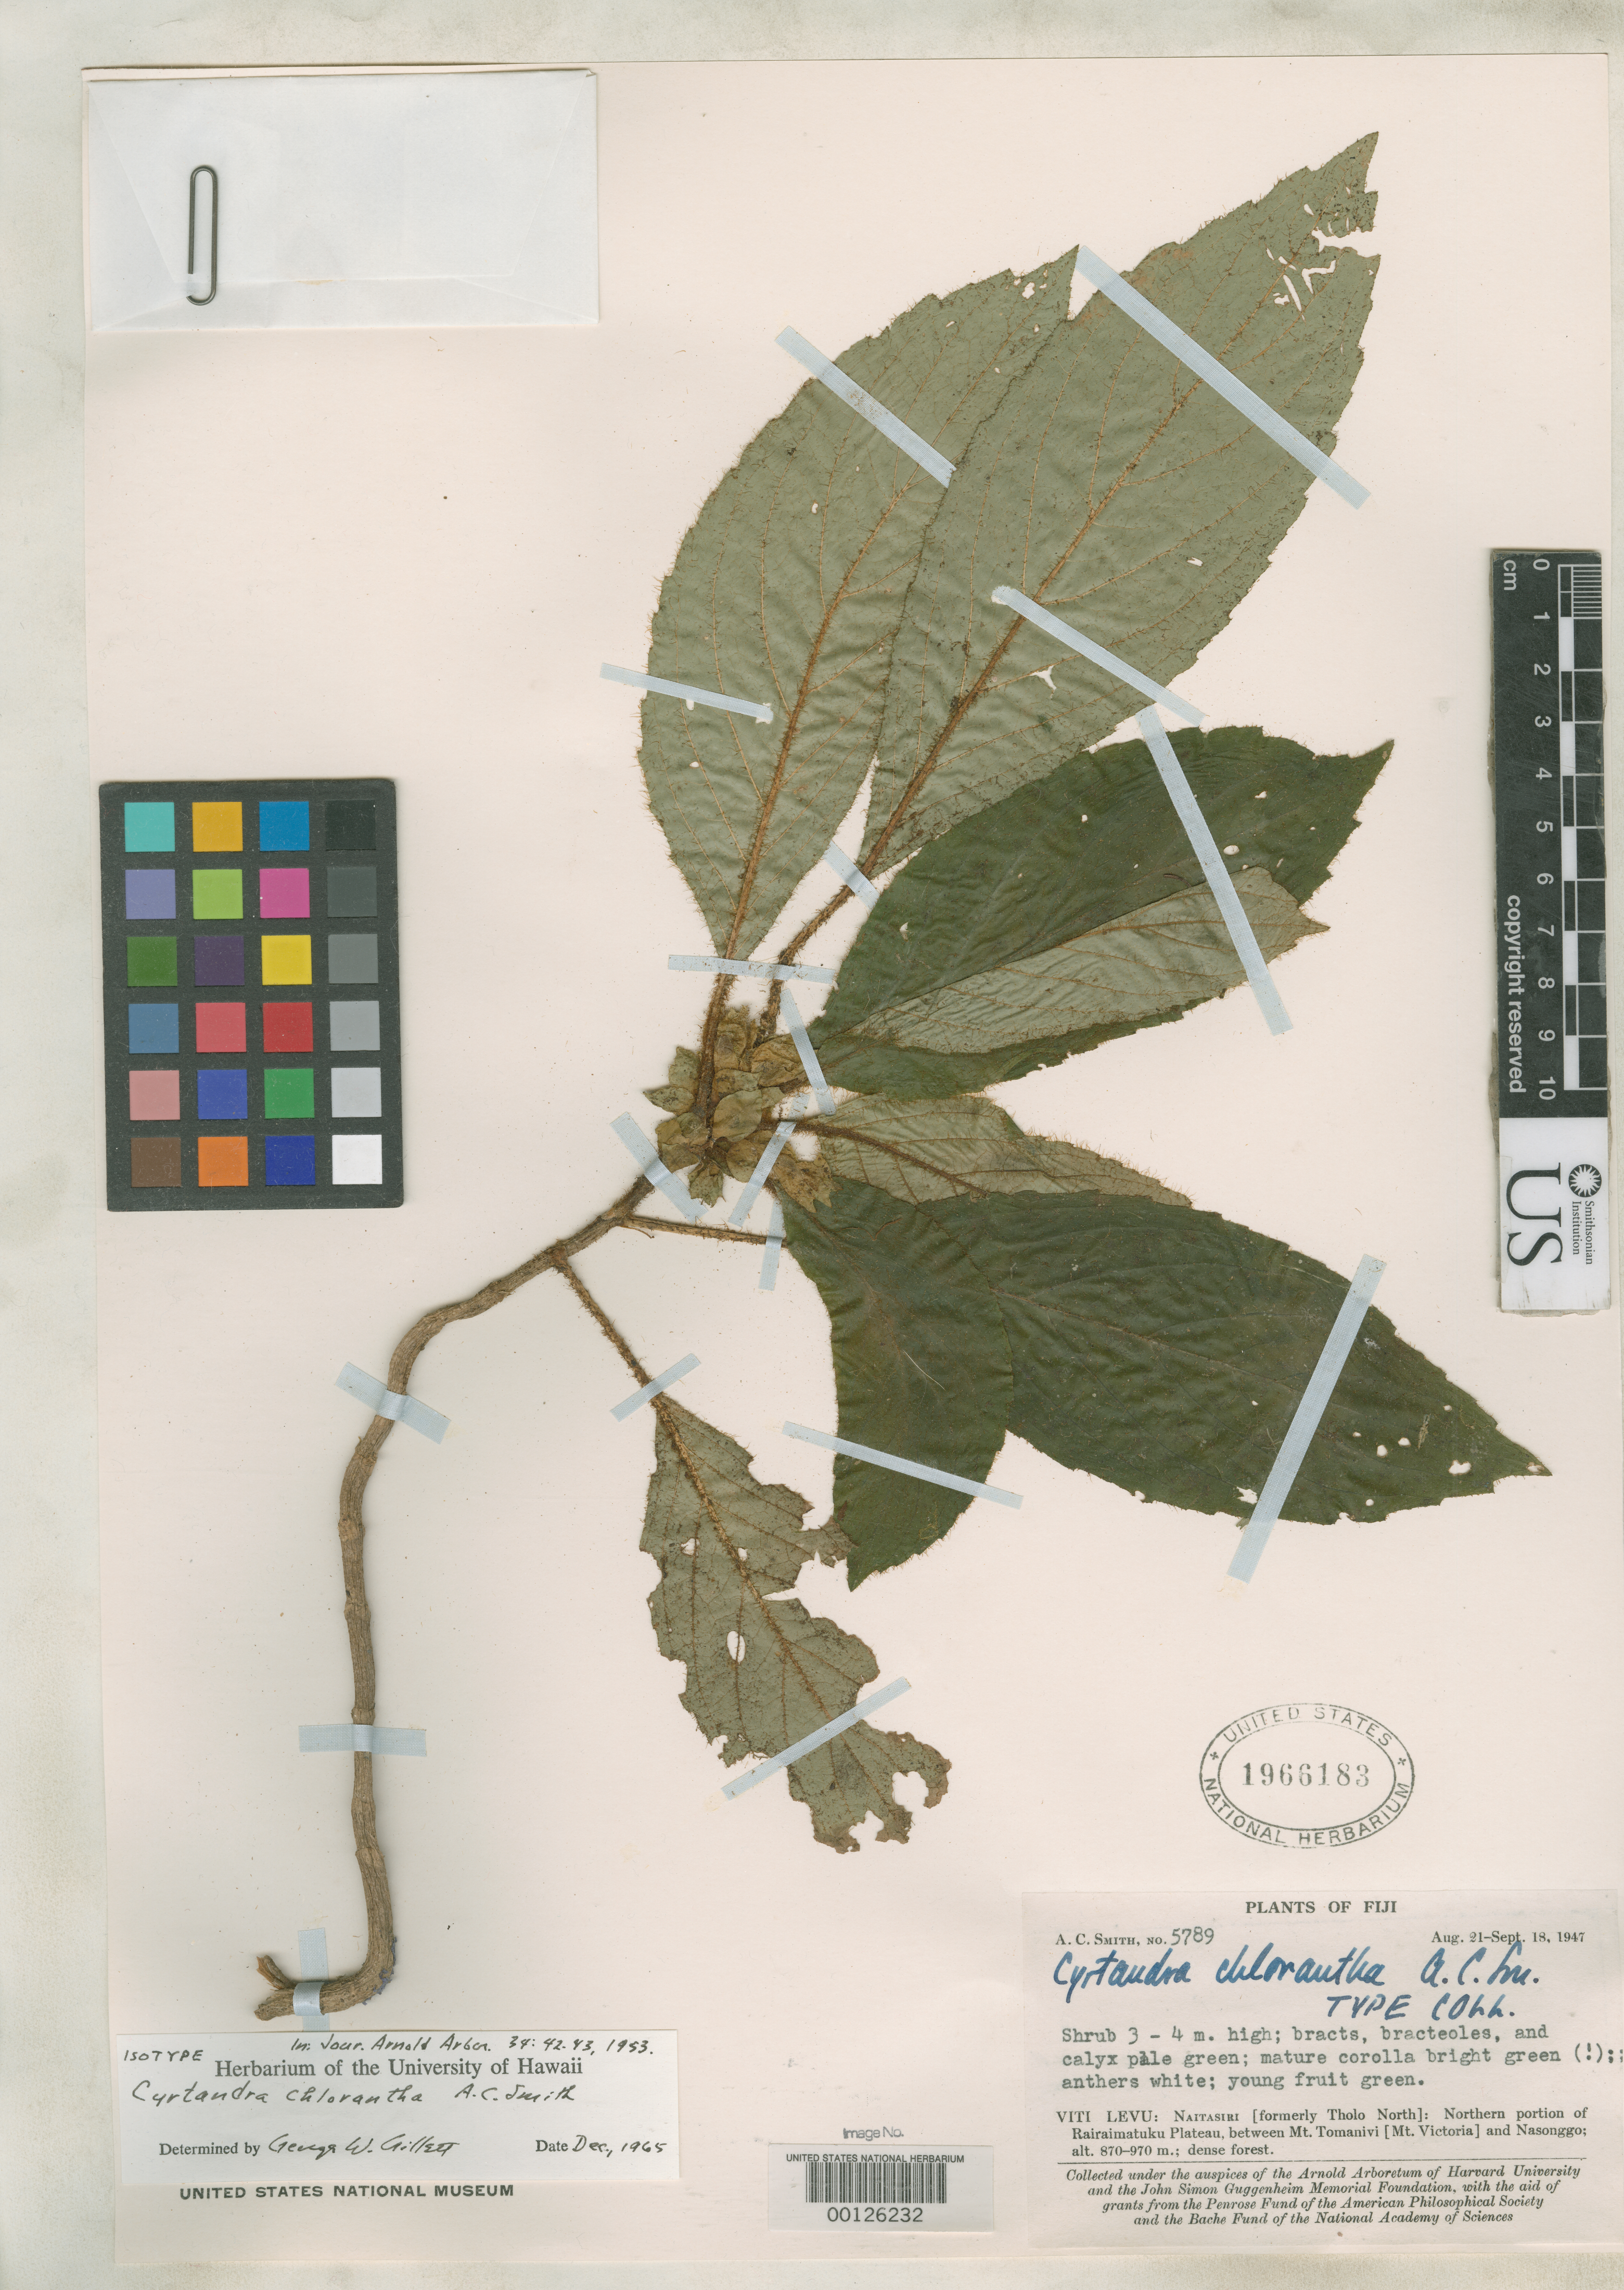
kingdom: Plantae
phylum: Tracheophyta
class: Magnoliopsida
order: Lamiales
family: Gesneriaceae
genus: Cyrtandra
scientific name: Cyrtandra chlorantha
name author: A.C. Sm.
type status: Isotype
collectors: A. C. Smith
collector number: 5789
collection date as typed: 21 Aug 1947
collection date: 1947-08-21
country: Fiji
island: Viti Levu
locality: Naitasiri, north Rairaimatuku Plateau, between Mt. Tomanivi and Nasonggo. [Viti Levu Group]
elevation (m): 870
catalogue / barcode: US 1966183